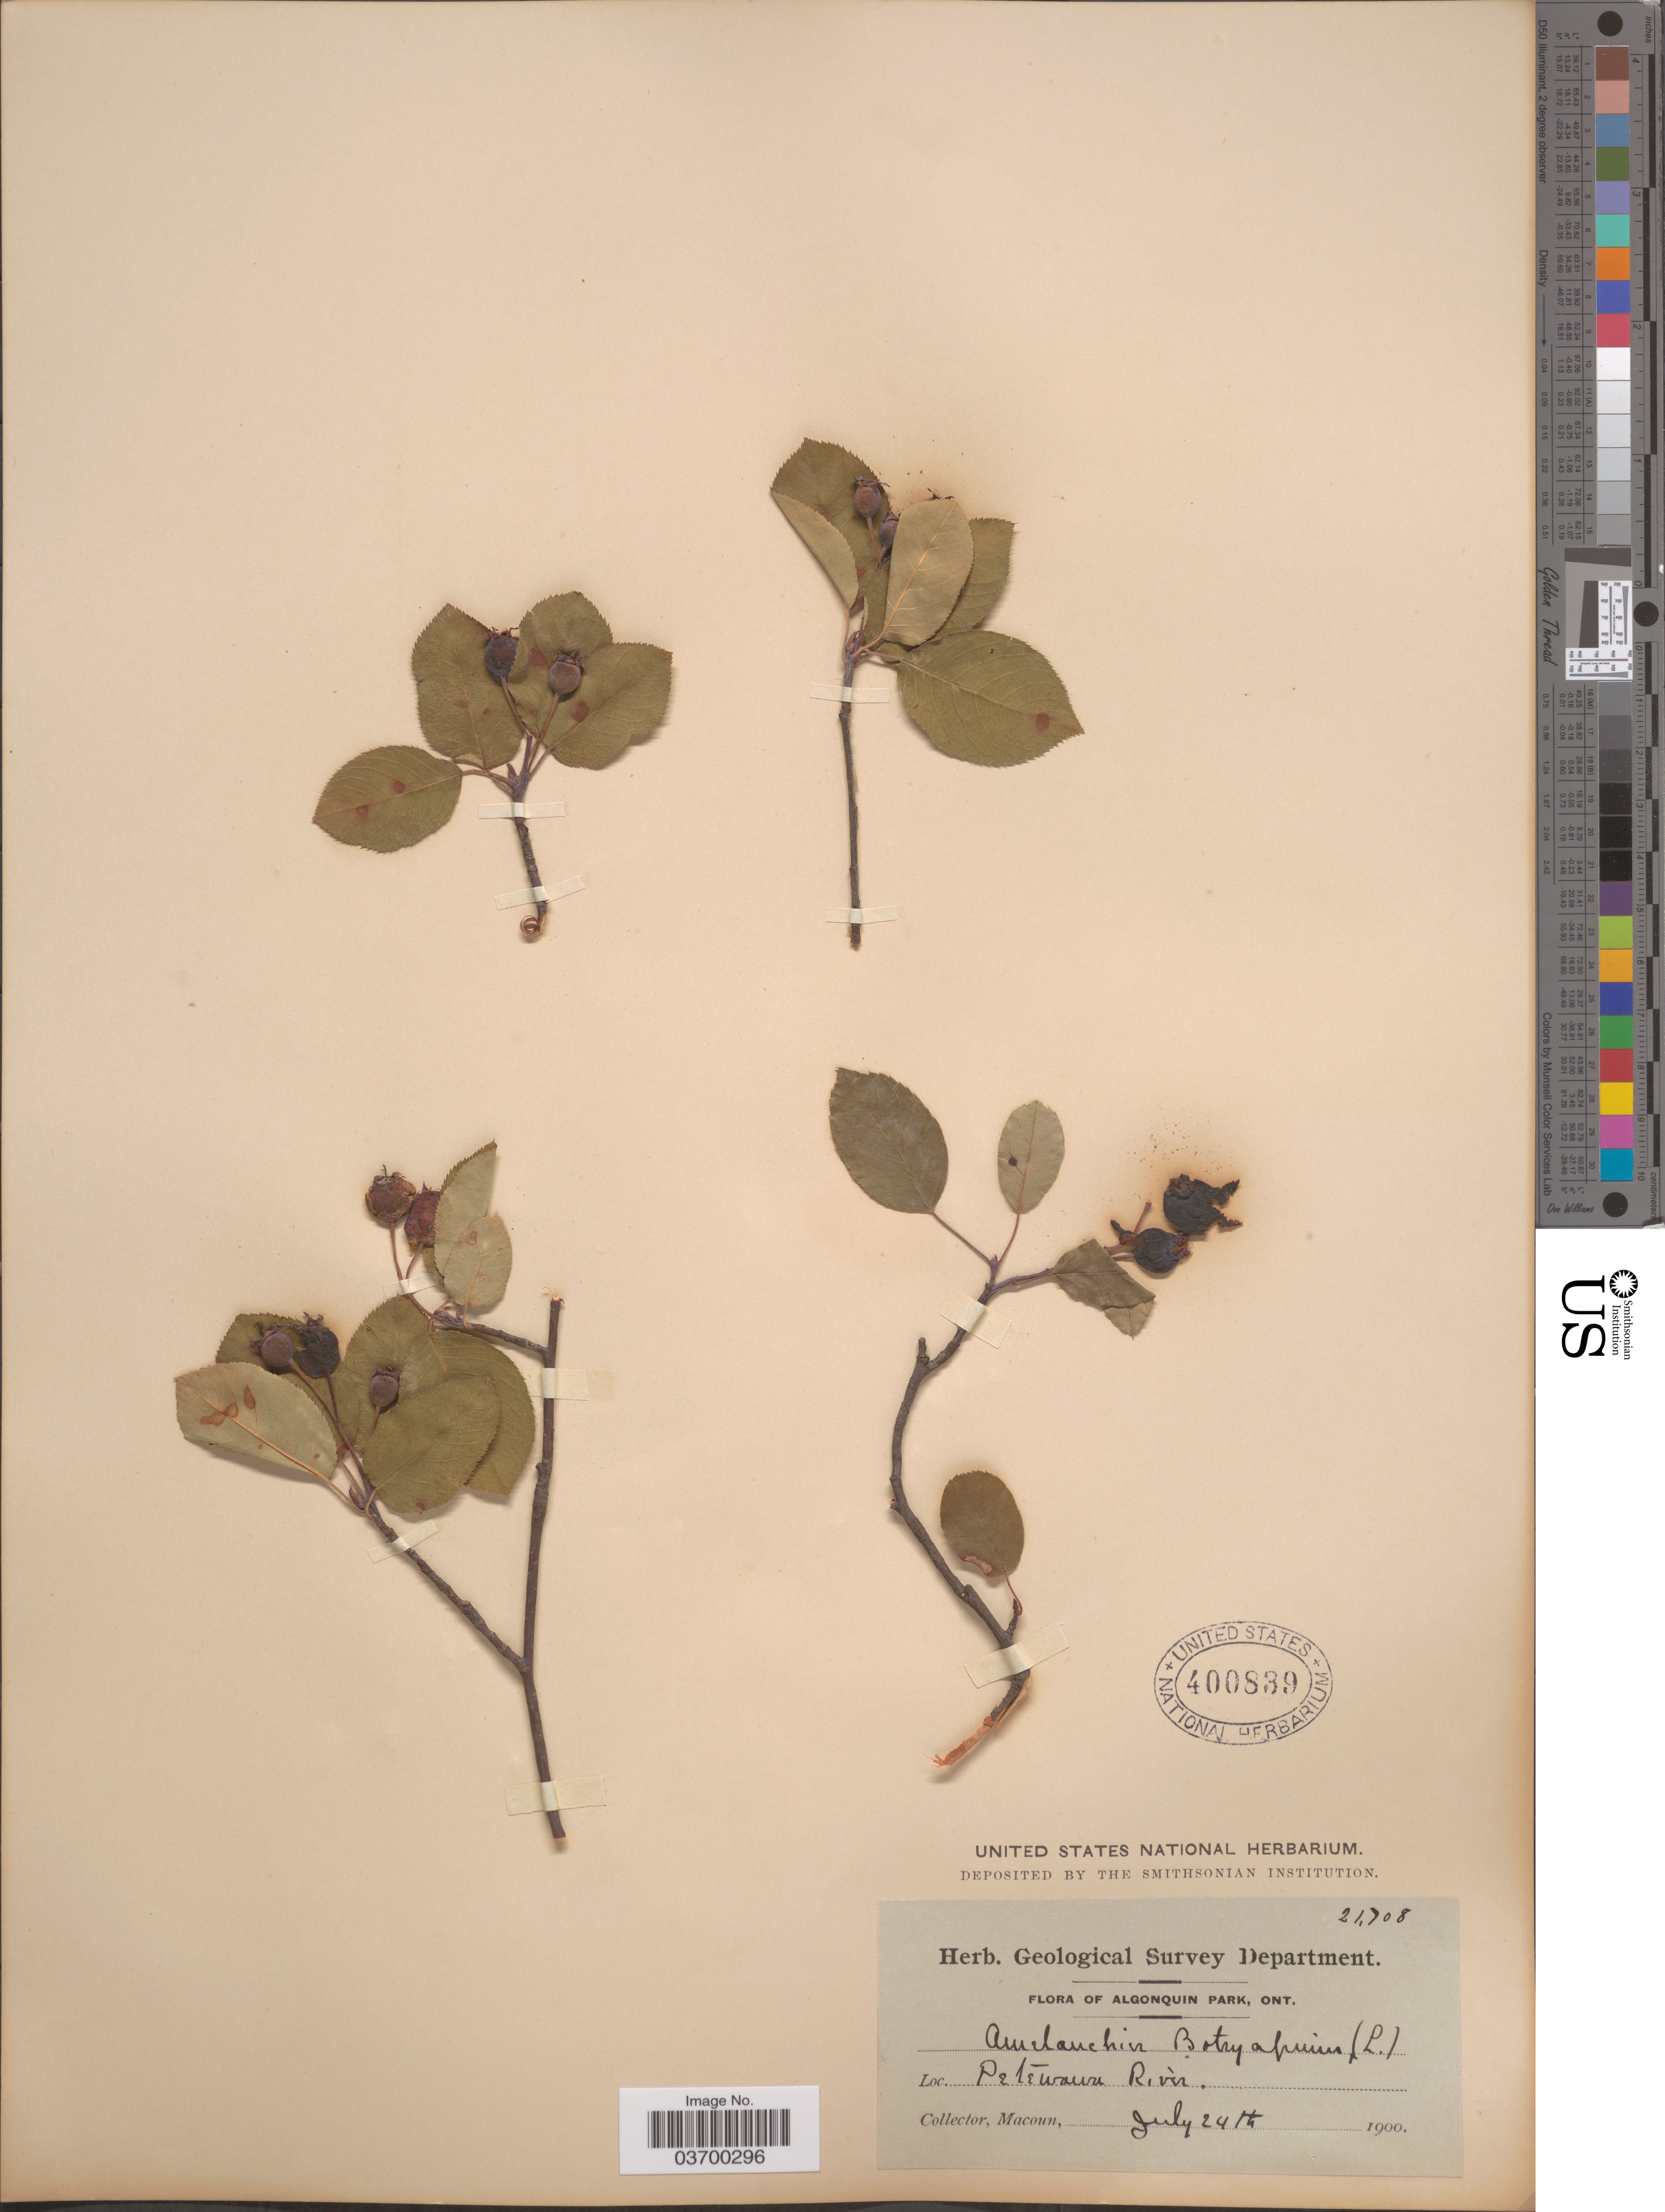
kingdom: Plantae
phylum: Tracheophyta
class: Magnoliopsida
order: Rosales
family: Rosaceae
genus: Amelanchier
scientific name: Amelanchier botryapium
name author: DC.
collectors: -- Macoun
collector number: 21708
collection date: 1900-07-24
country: Canada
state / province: Ontario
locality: Algonquin Park. Petewawa River.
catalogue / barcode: US 400839